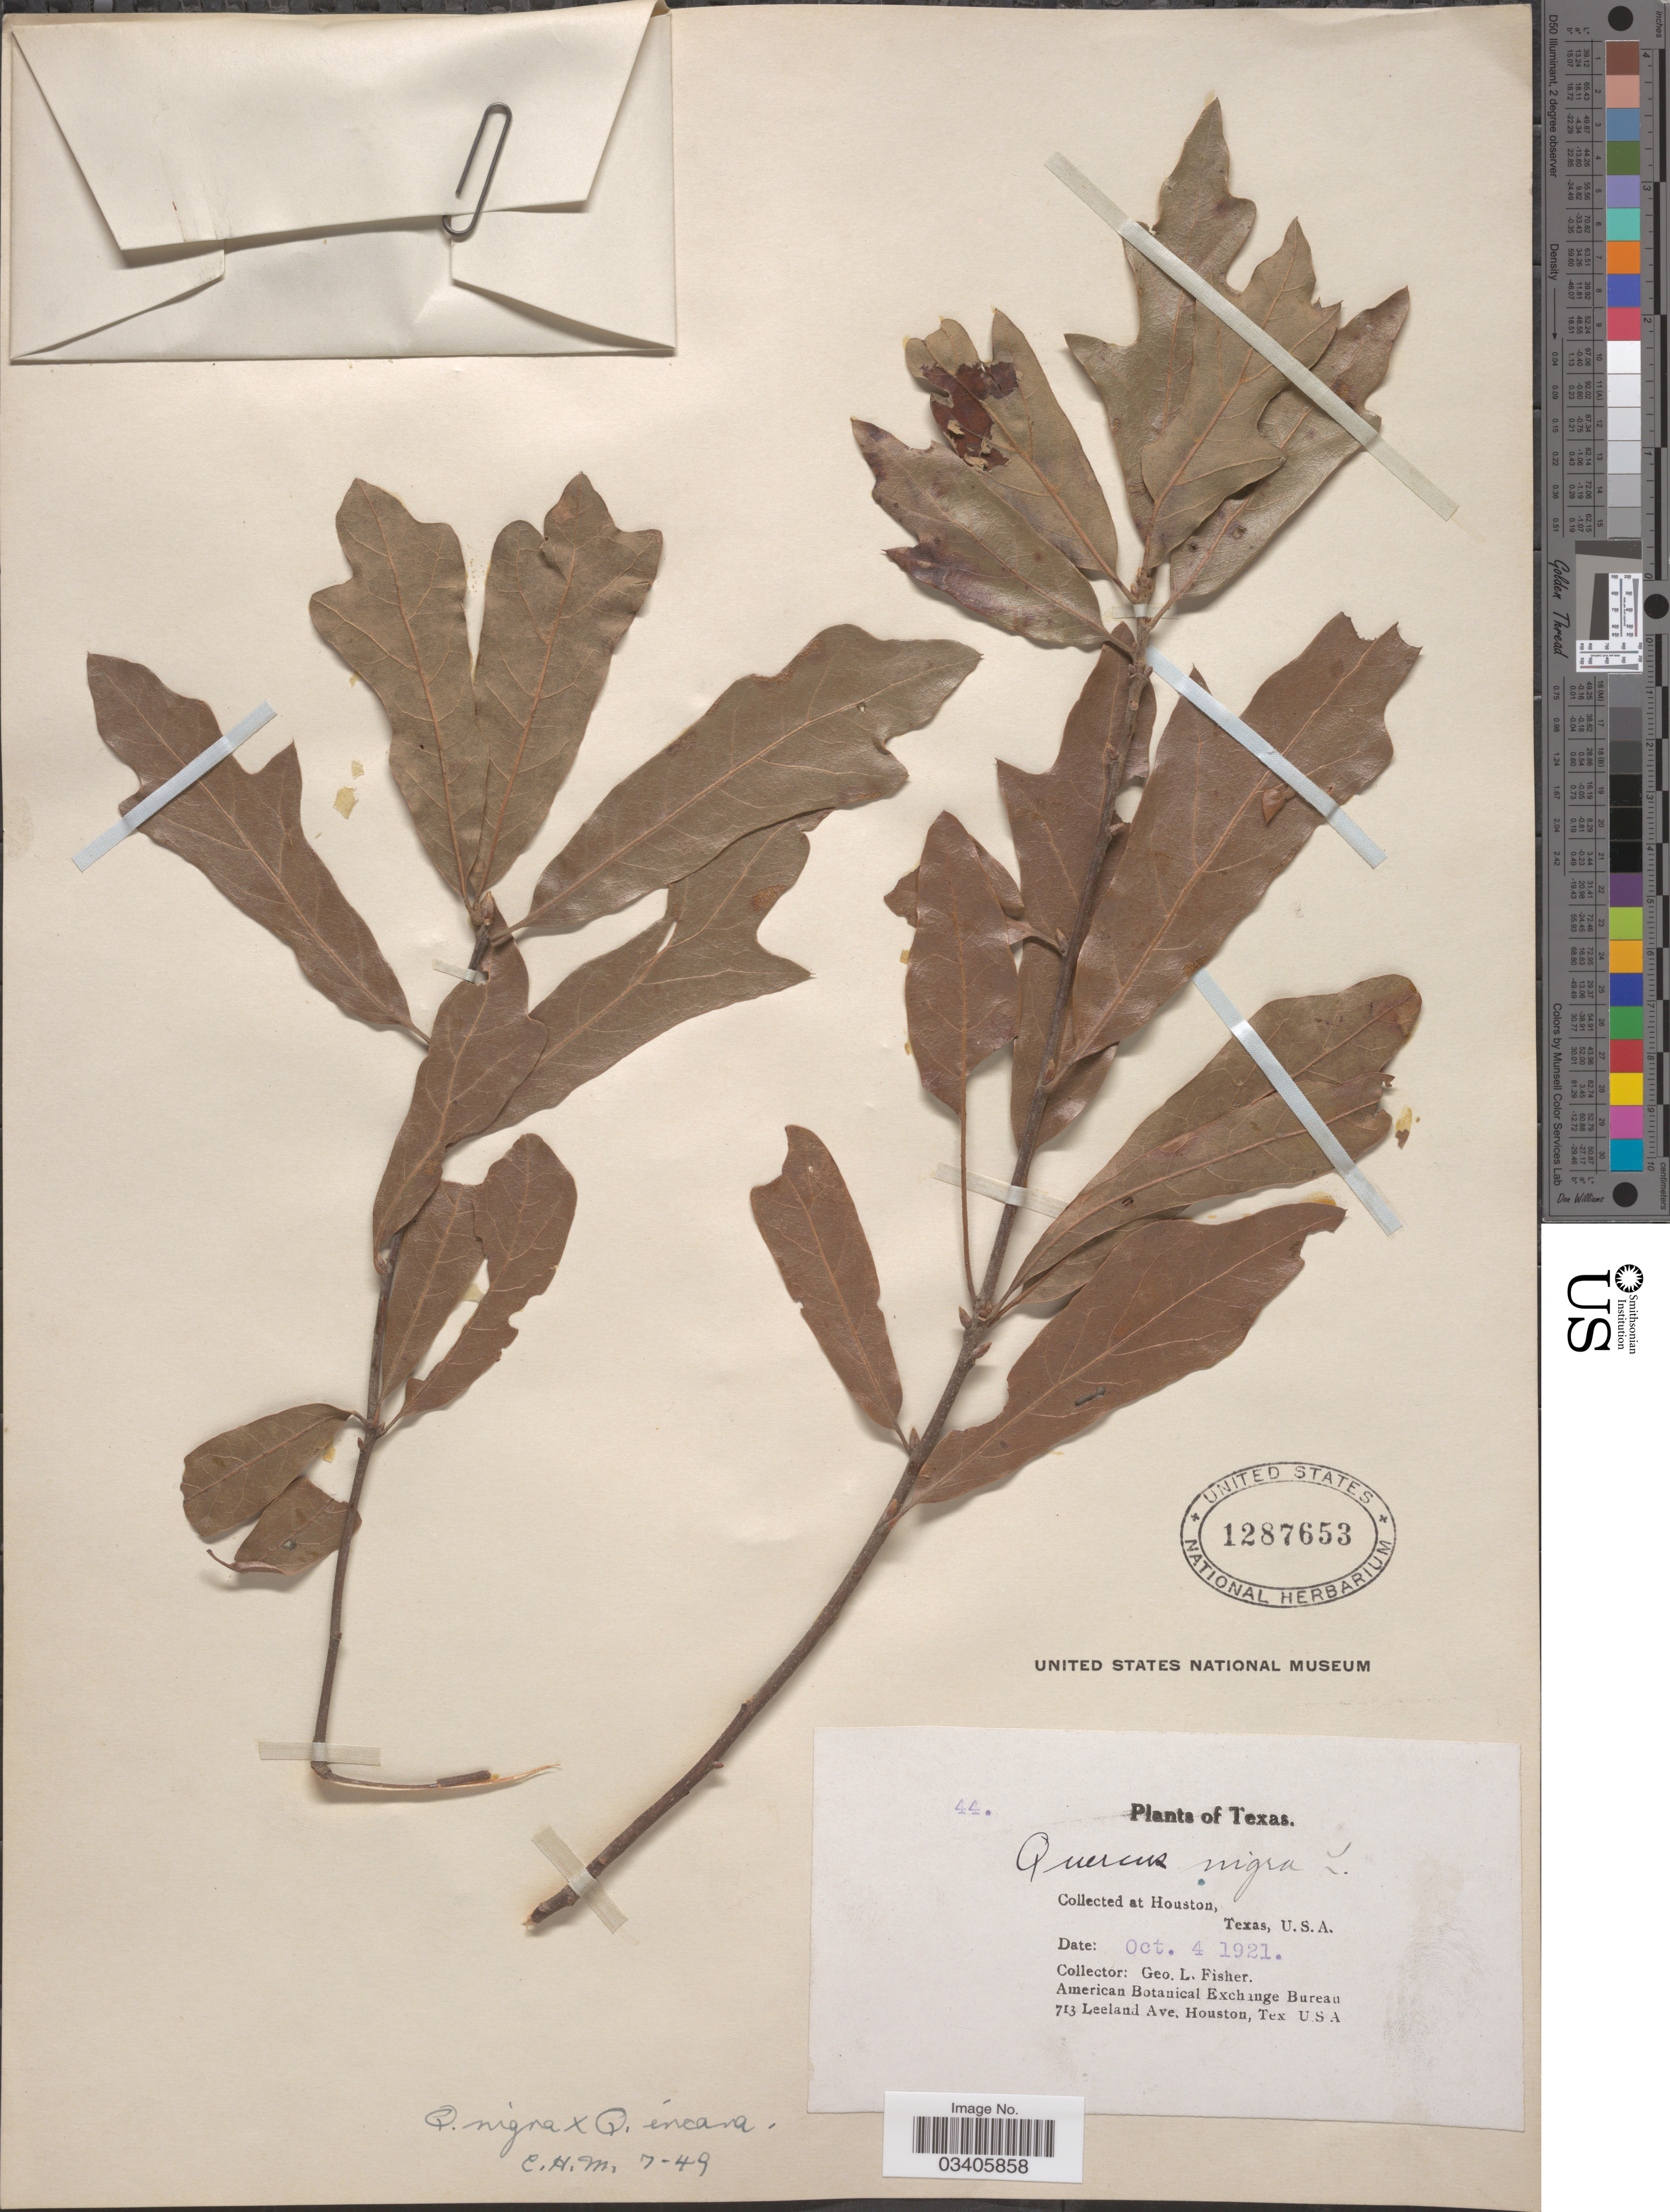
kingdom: Plantae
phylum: Tracheophyta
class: Magnoliopsida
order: Fagales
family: Fagaceae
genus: Quercus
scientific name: Quercus incana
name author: W. Bartram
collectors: G. L. Fisher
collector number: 44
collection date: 1921-10-04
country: United States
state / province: Texas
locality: Houston.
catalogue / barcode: US 1287653